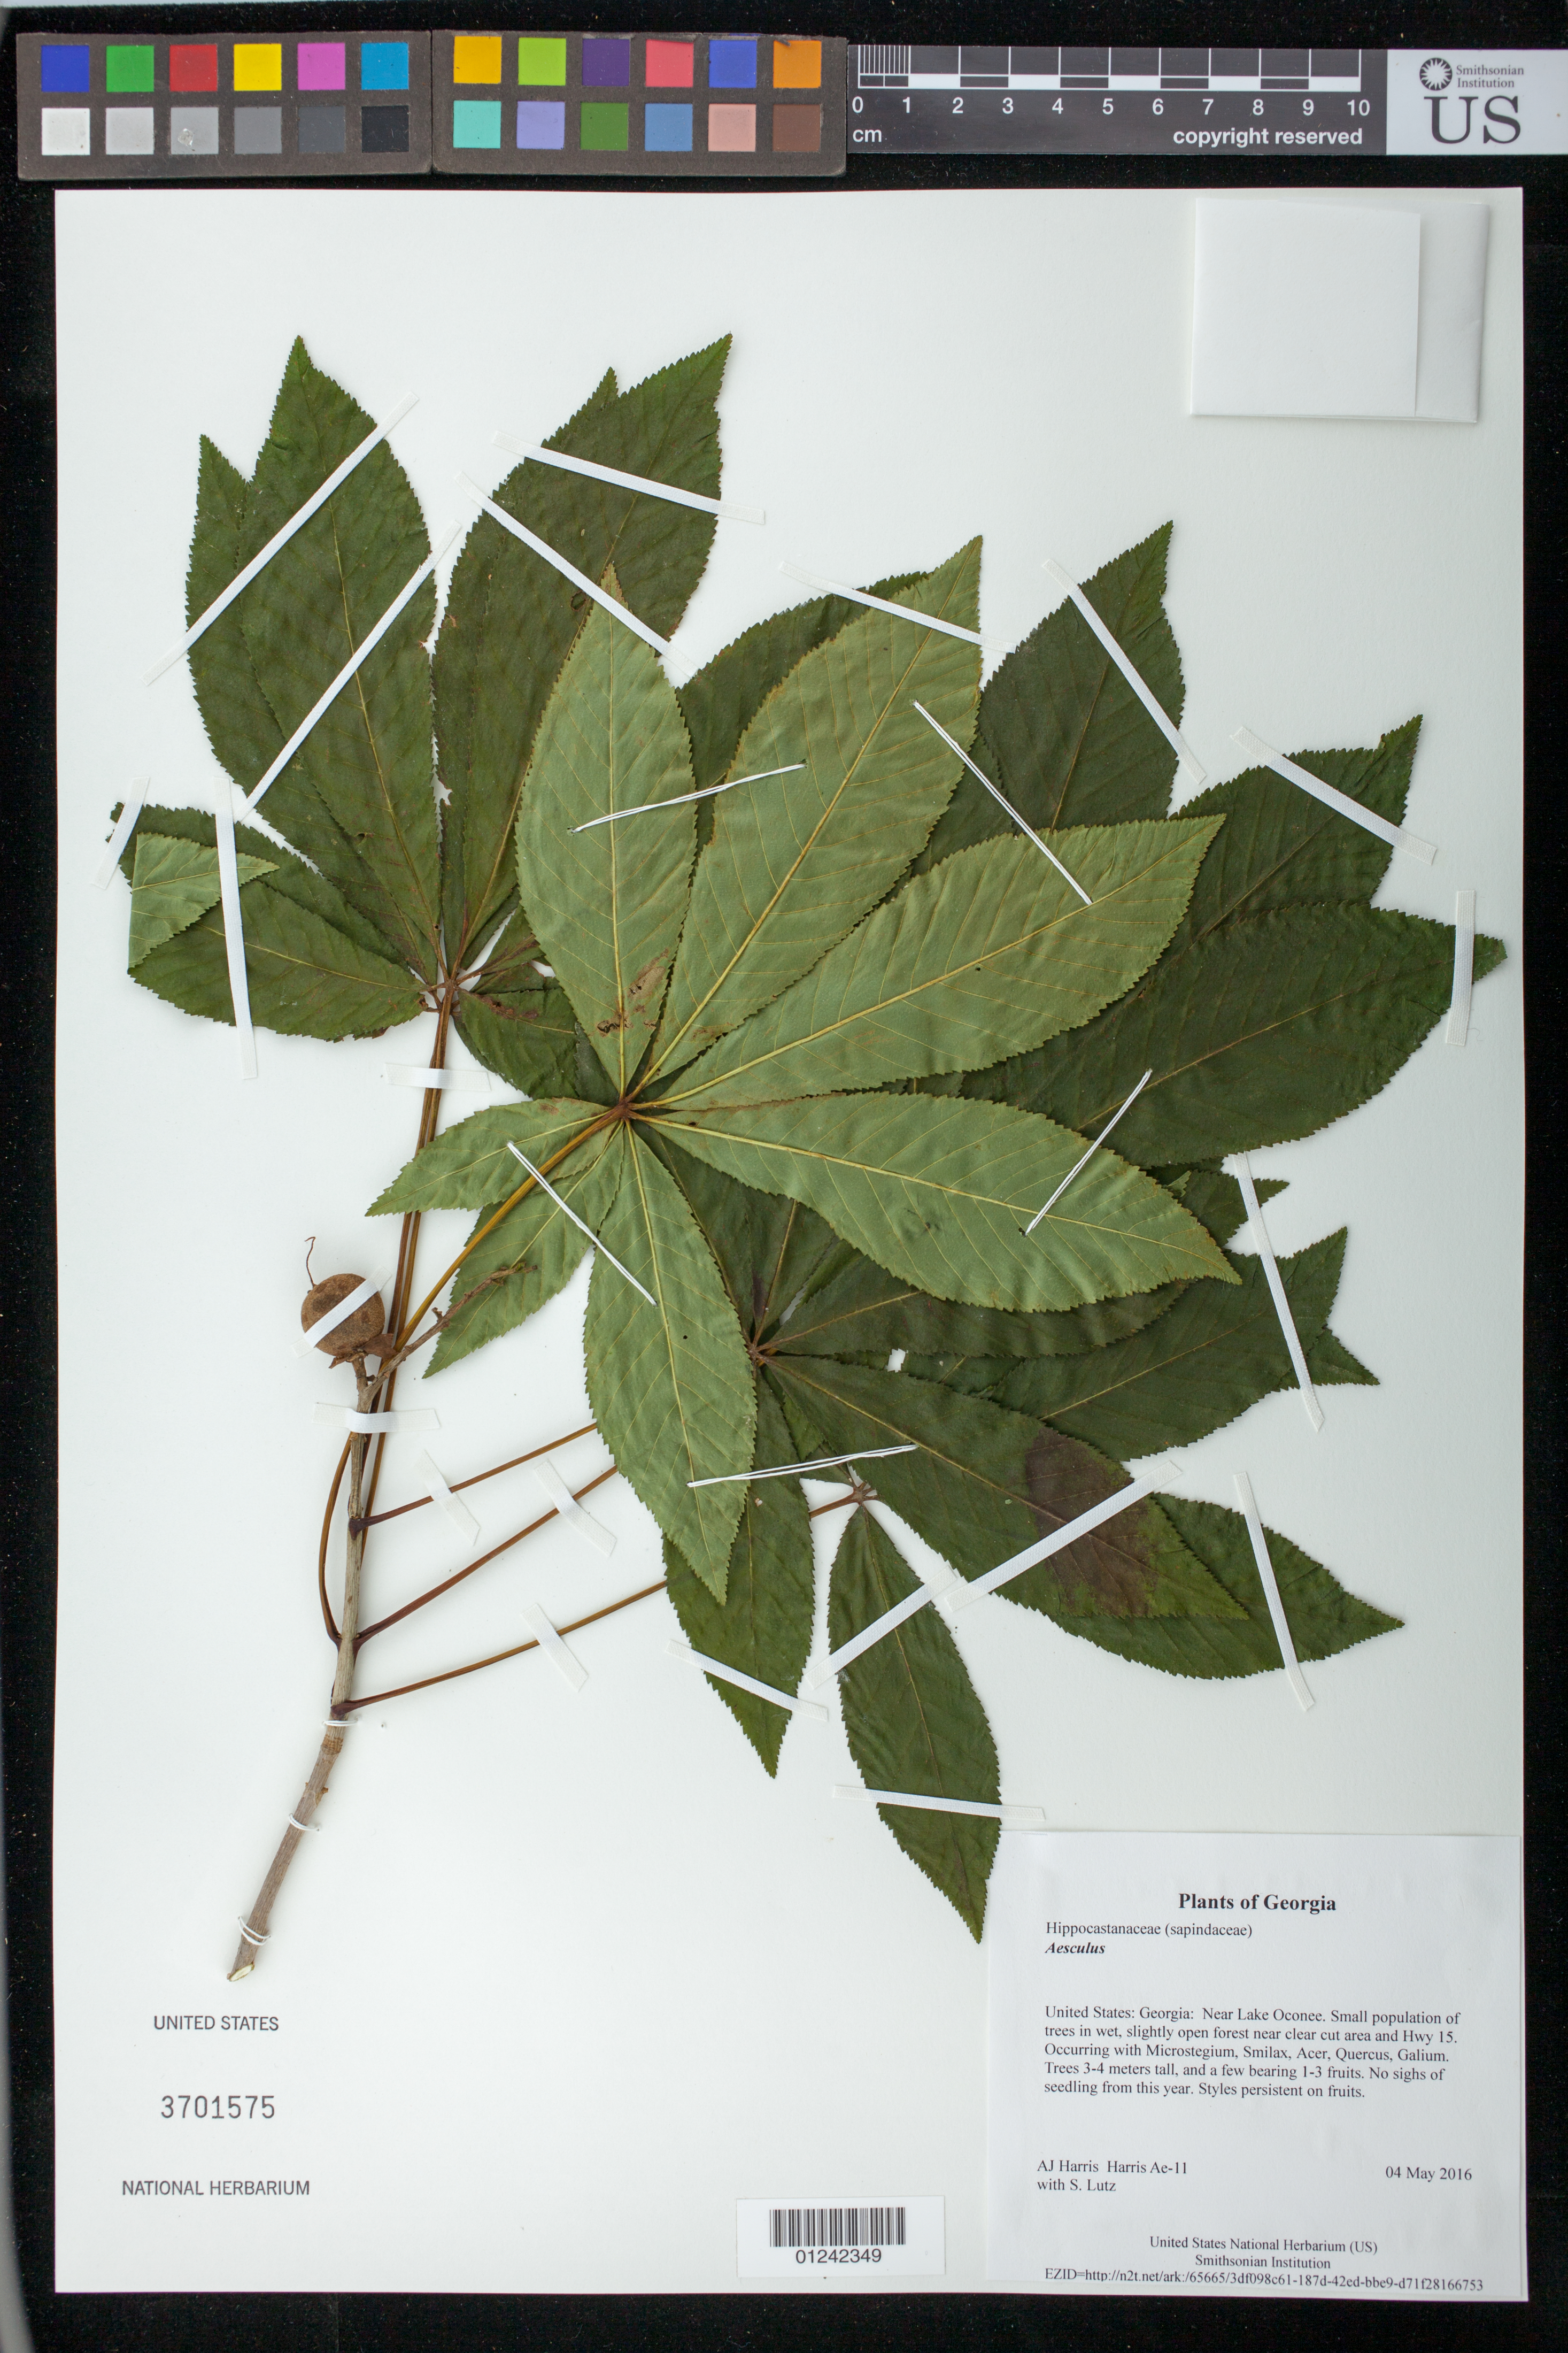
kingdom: Plantae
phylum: Tracheophyta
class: Magnoliopsida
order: Sapindales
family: Sapindaceae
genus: Aesculus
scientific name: Aesculus sp.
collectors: A. J. Harris & S. Lutz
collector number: Harris Ae-11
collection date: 2016-05-04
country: United States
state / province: Georgia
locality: Near Lake Oconee.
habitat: Small population of trees in wet, slightly open forest near clear cut area and Hwy 15. Occurring with Microstegium, Smilax, Acer, Quercus, Galium.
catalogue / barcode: US 3701575